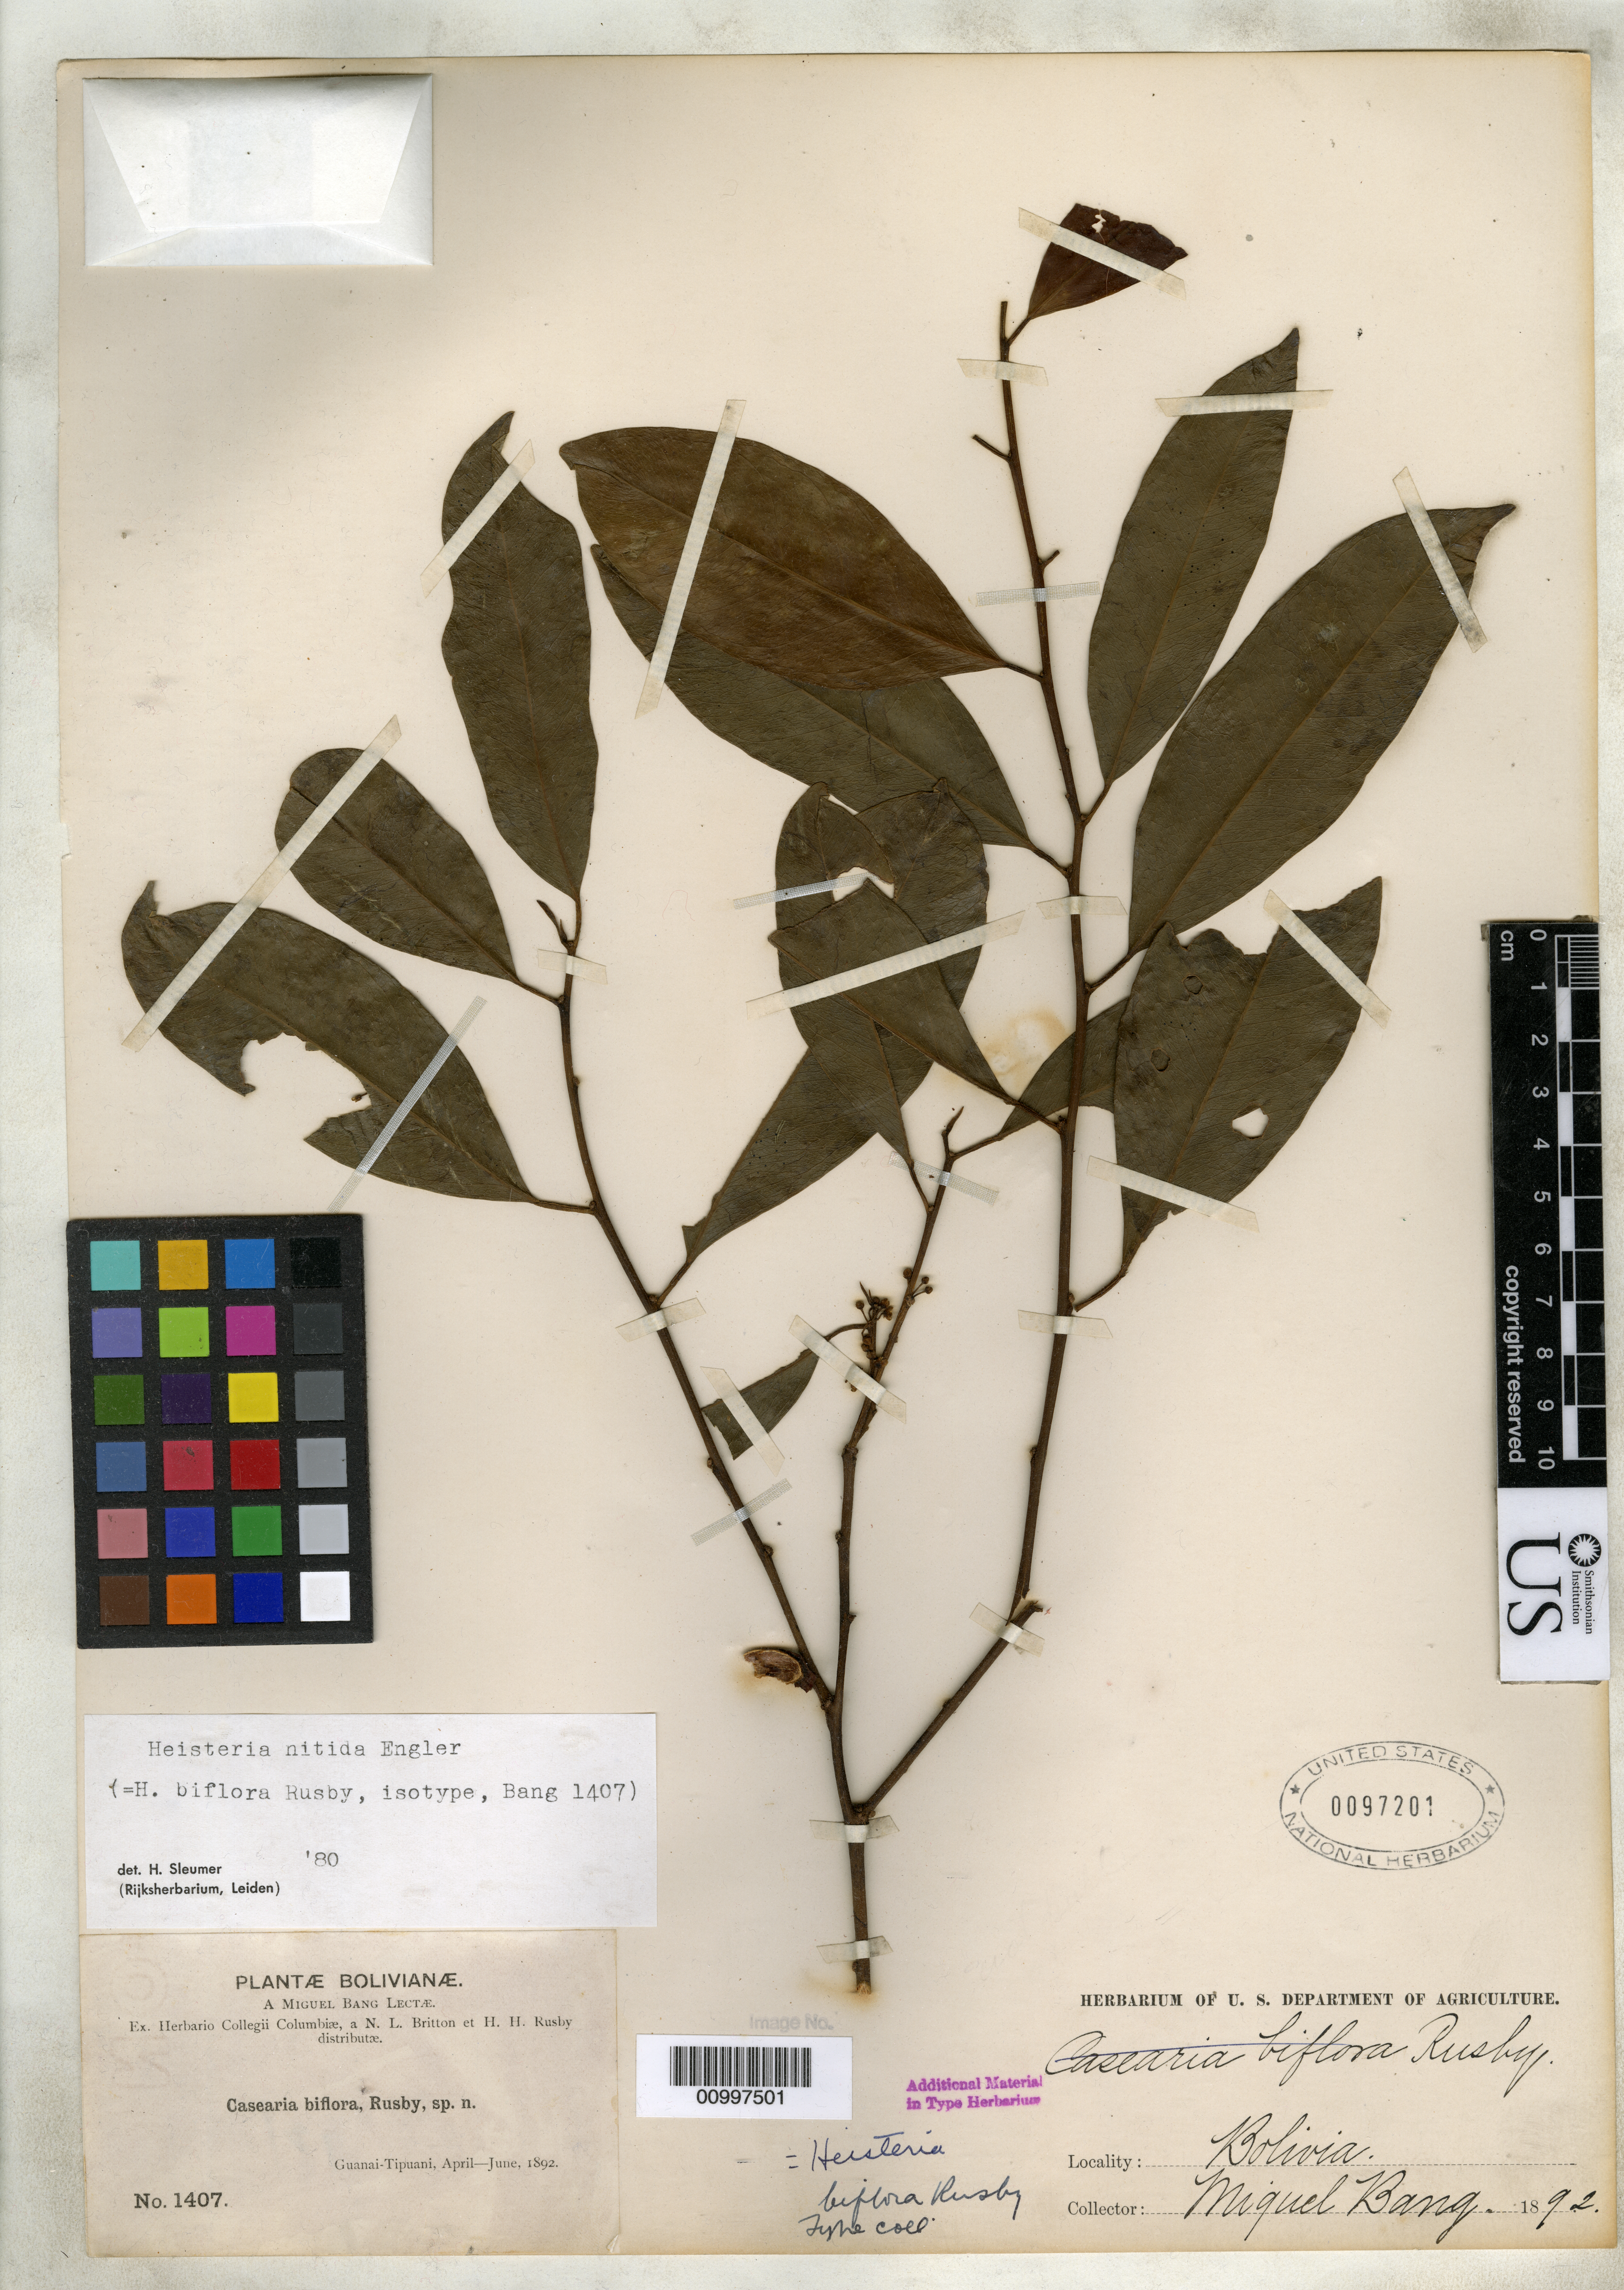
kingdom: Plantae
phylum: Tracheophyta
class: Magnoliopsida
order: Santalales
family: Erythropalaceae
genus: Heisteria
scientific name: Heisteria biflora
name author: Rusby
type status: Isotype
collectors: M. Bang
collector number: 1407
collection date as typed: Jun 1892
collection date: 1892-06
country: Bolivia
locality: Guanai-Tipuani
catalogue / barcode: US 97201